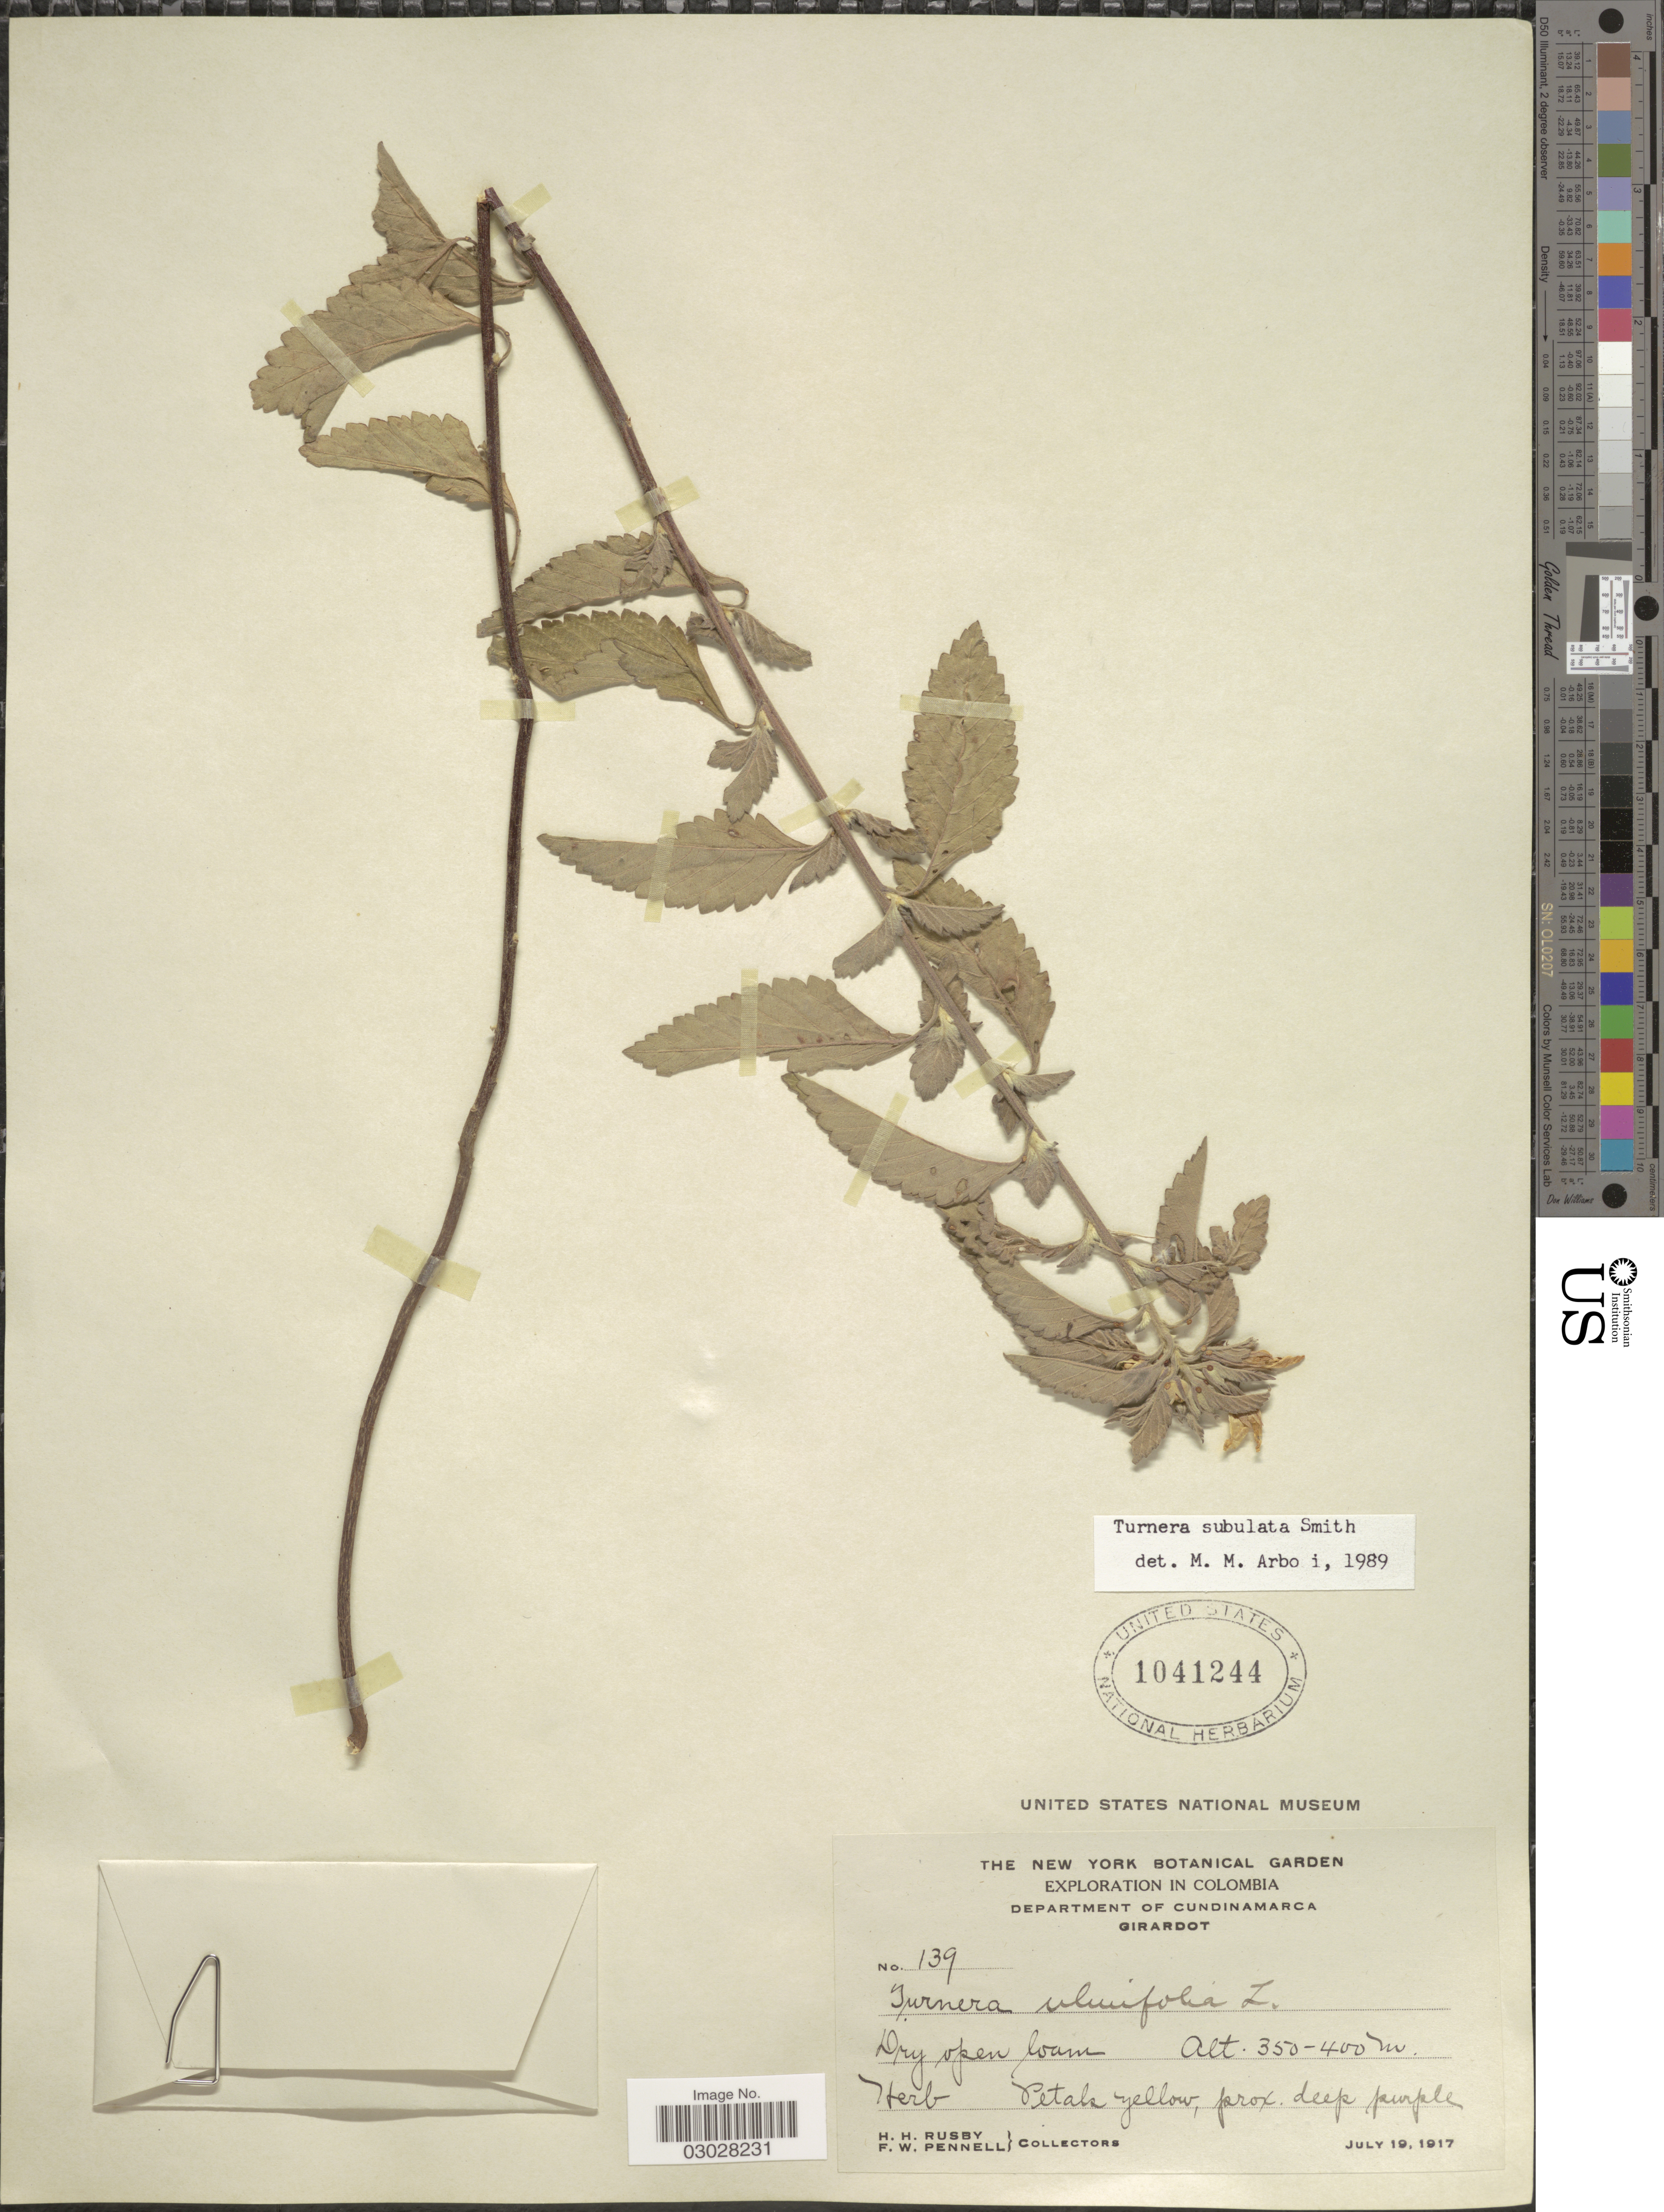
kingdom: Plantae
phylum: Tracheophyta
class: Magnoliopsida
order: Malpighiales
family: Turneraceae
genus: Turnera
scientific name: Turnera subulata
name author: Sm.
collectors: H. H. Rusby & F. W. Pennell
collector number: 139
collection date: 1917-07-19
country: Colombia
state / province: Cundinamarca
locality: Department of Cundinamarca. Girardot.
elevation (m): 350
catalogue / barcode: US 1041244